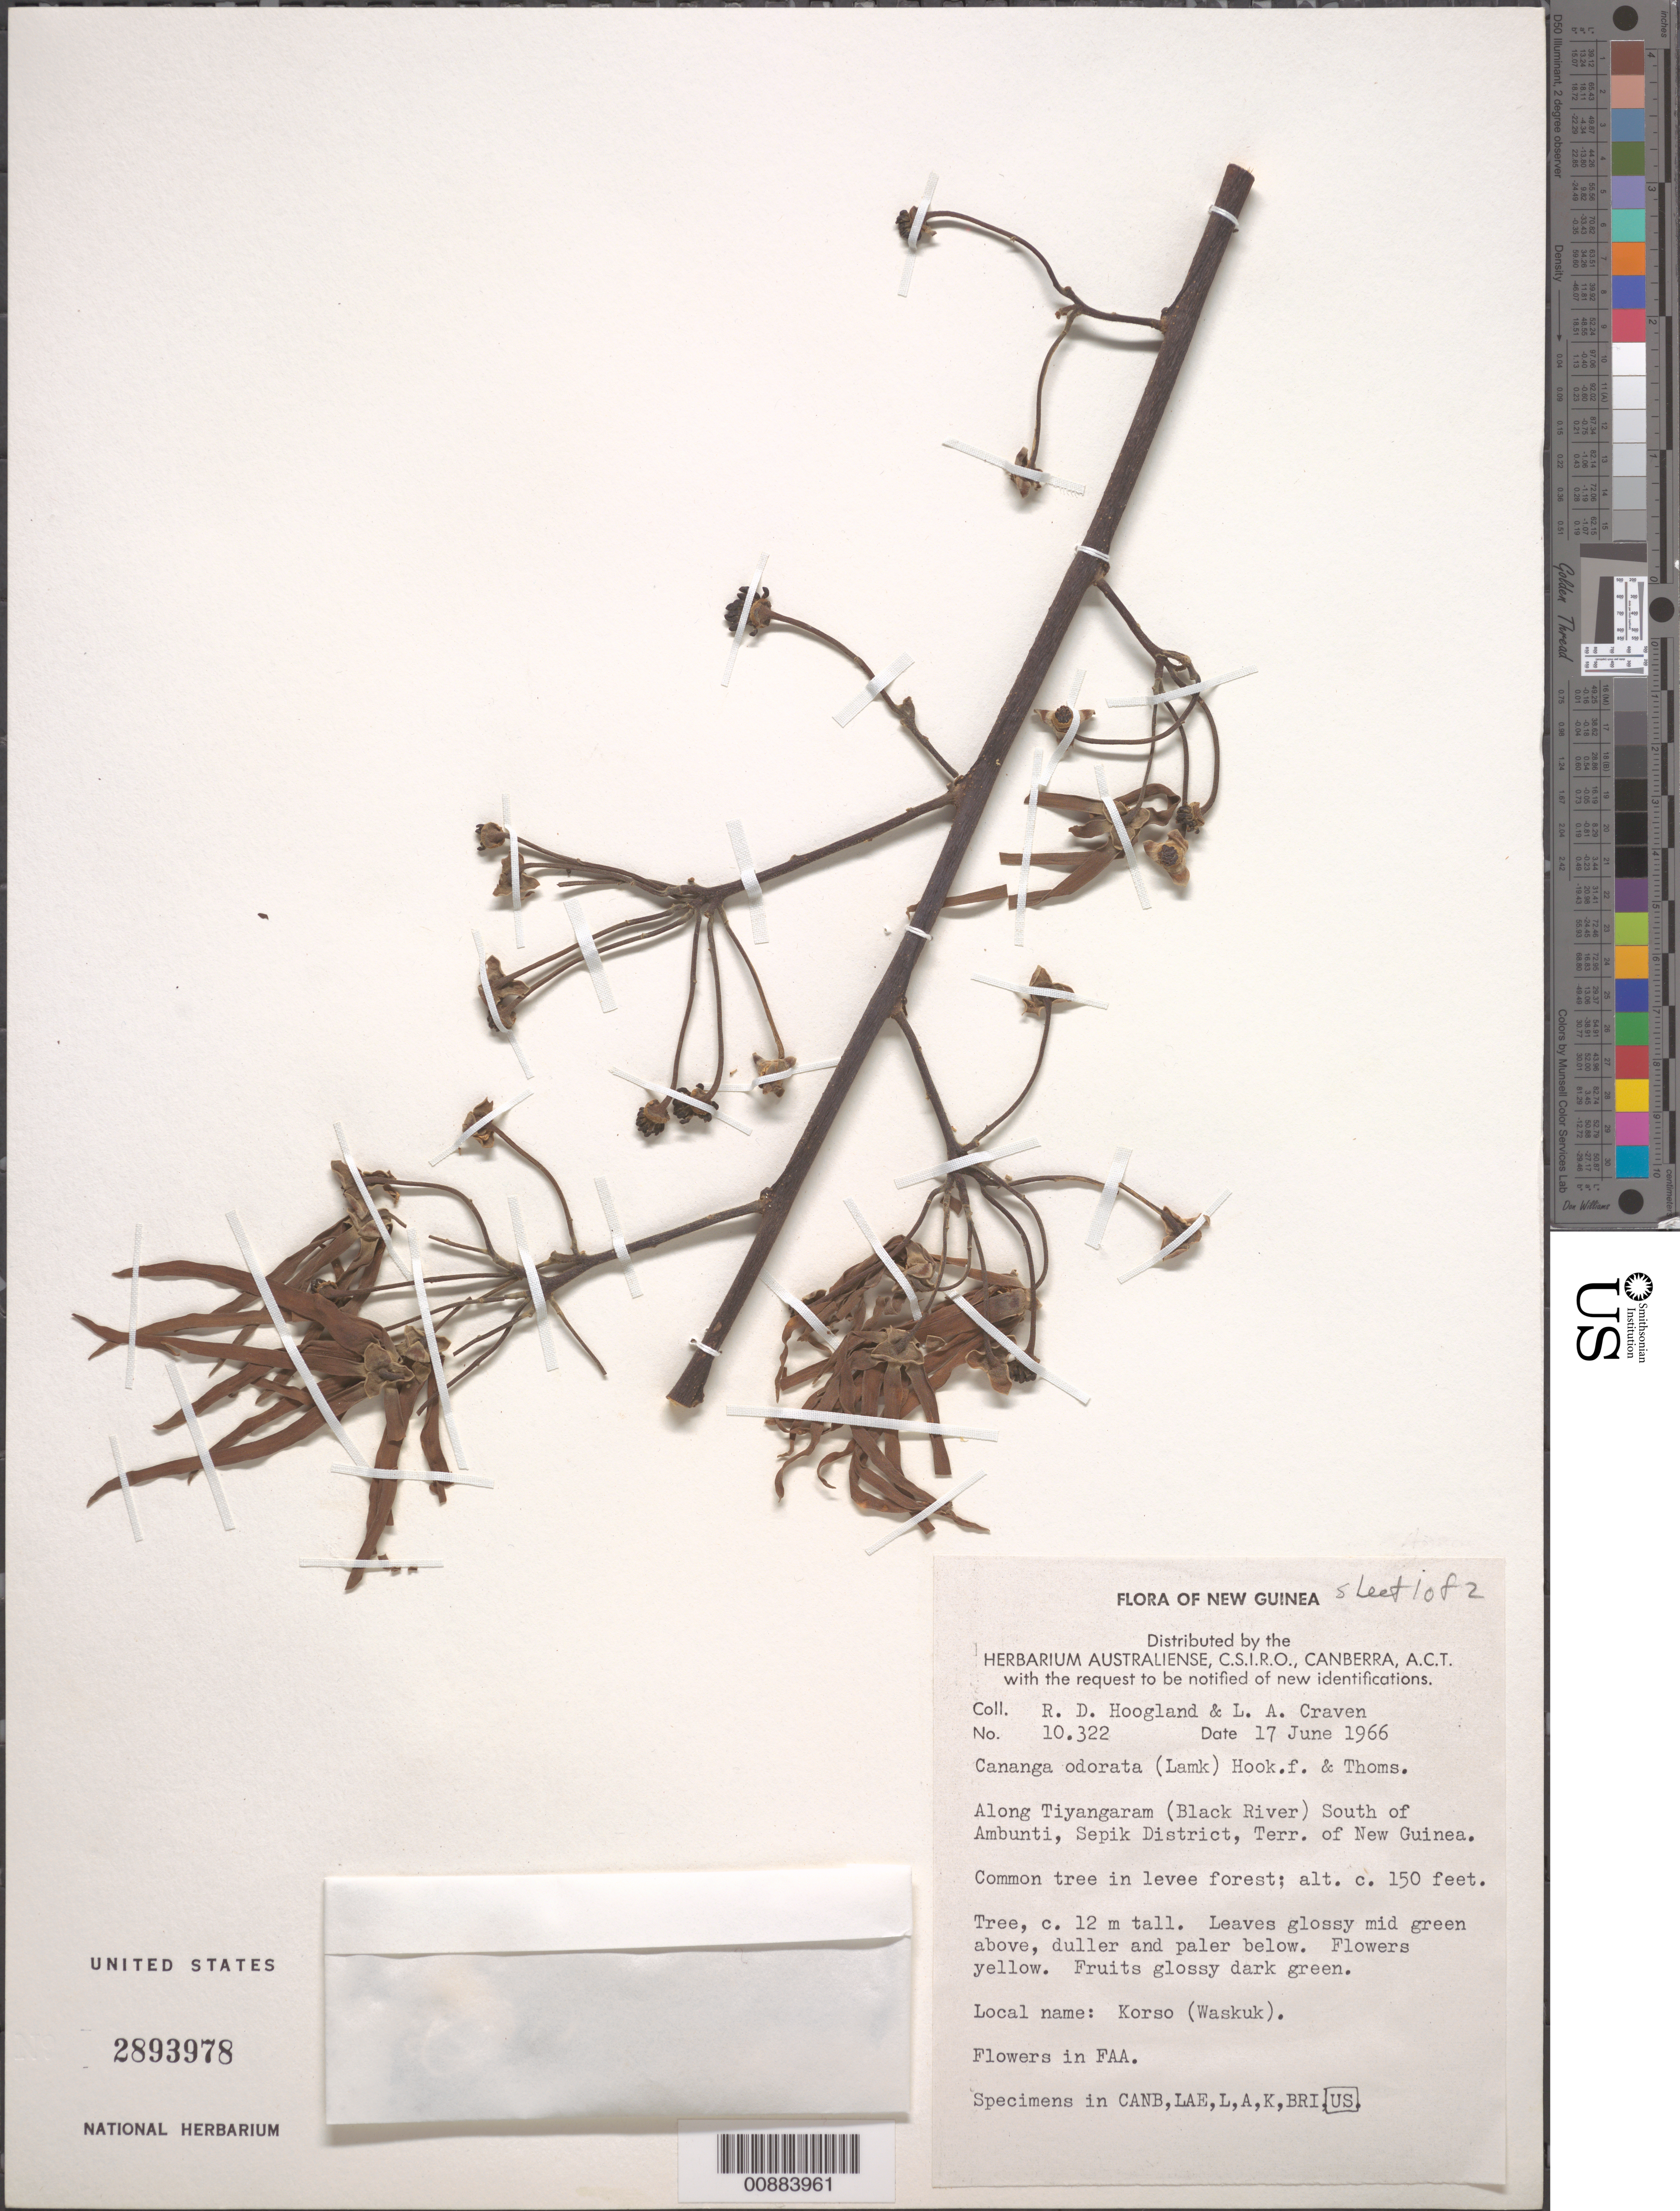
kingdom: Plantae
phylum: Tracheophyta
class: Magnoliopsida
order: Magnoliales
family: Annonaceae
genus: Cananga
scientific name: Cananga odorata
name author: (Lam.) Hook. f. & Thomson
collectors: R. D. Hoogland & L. A. Craven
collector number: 10322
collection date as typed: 17 Jun 1966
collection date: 1966-06-17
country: Papua New Guinea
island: New Guinea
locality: Along Tiyangaram (Black River) South of Ambunt, Sepik District, Terrain of New Guinea.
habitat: Common tree in levee forest.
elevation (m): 46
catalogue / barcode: US 2893978